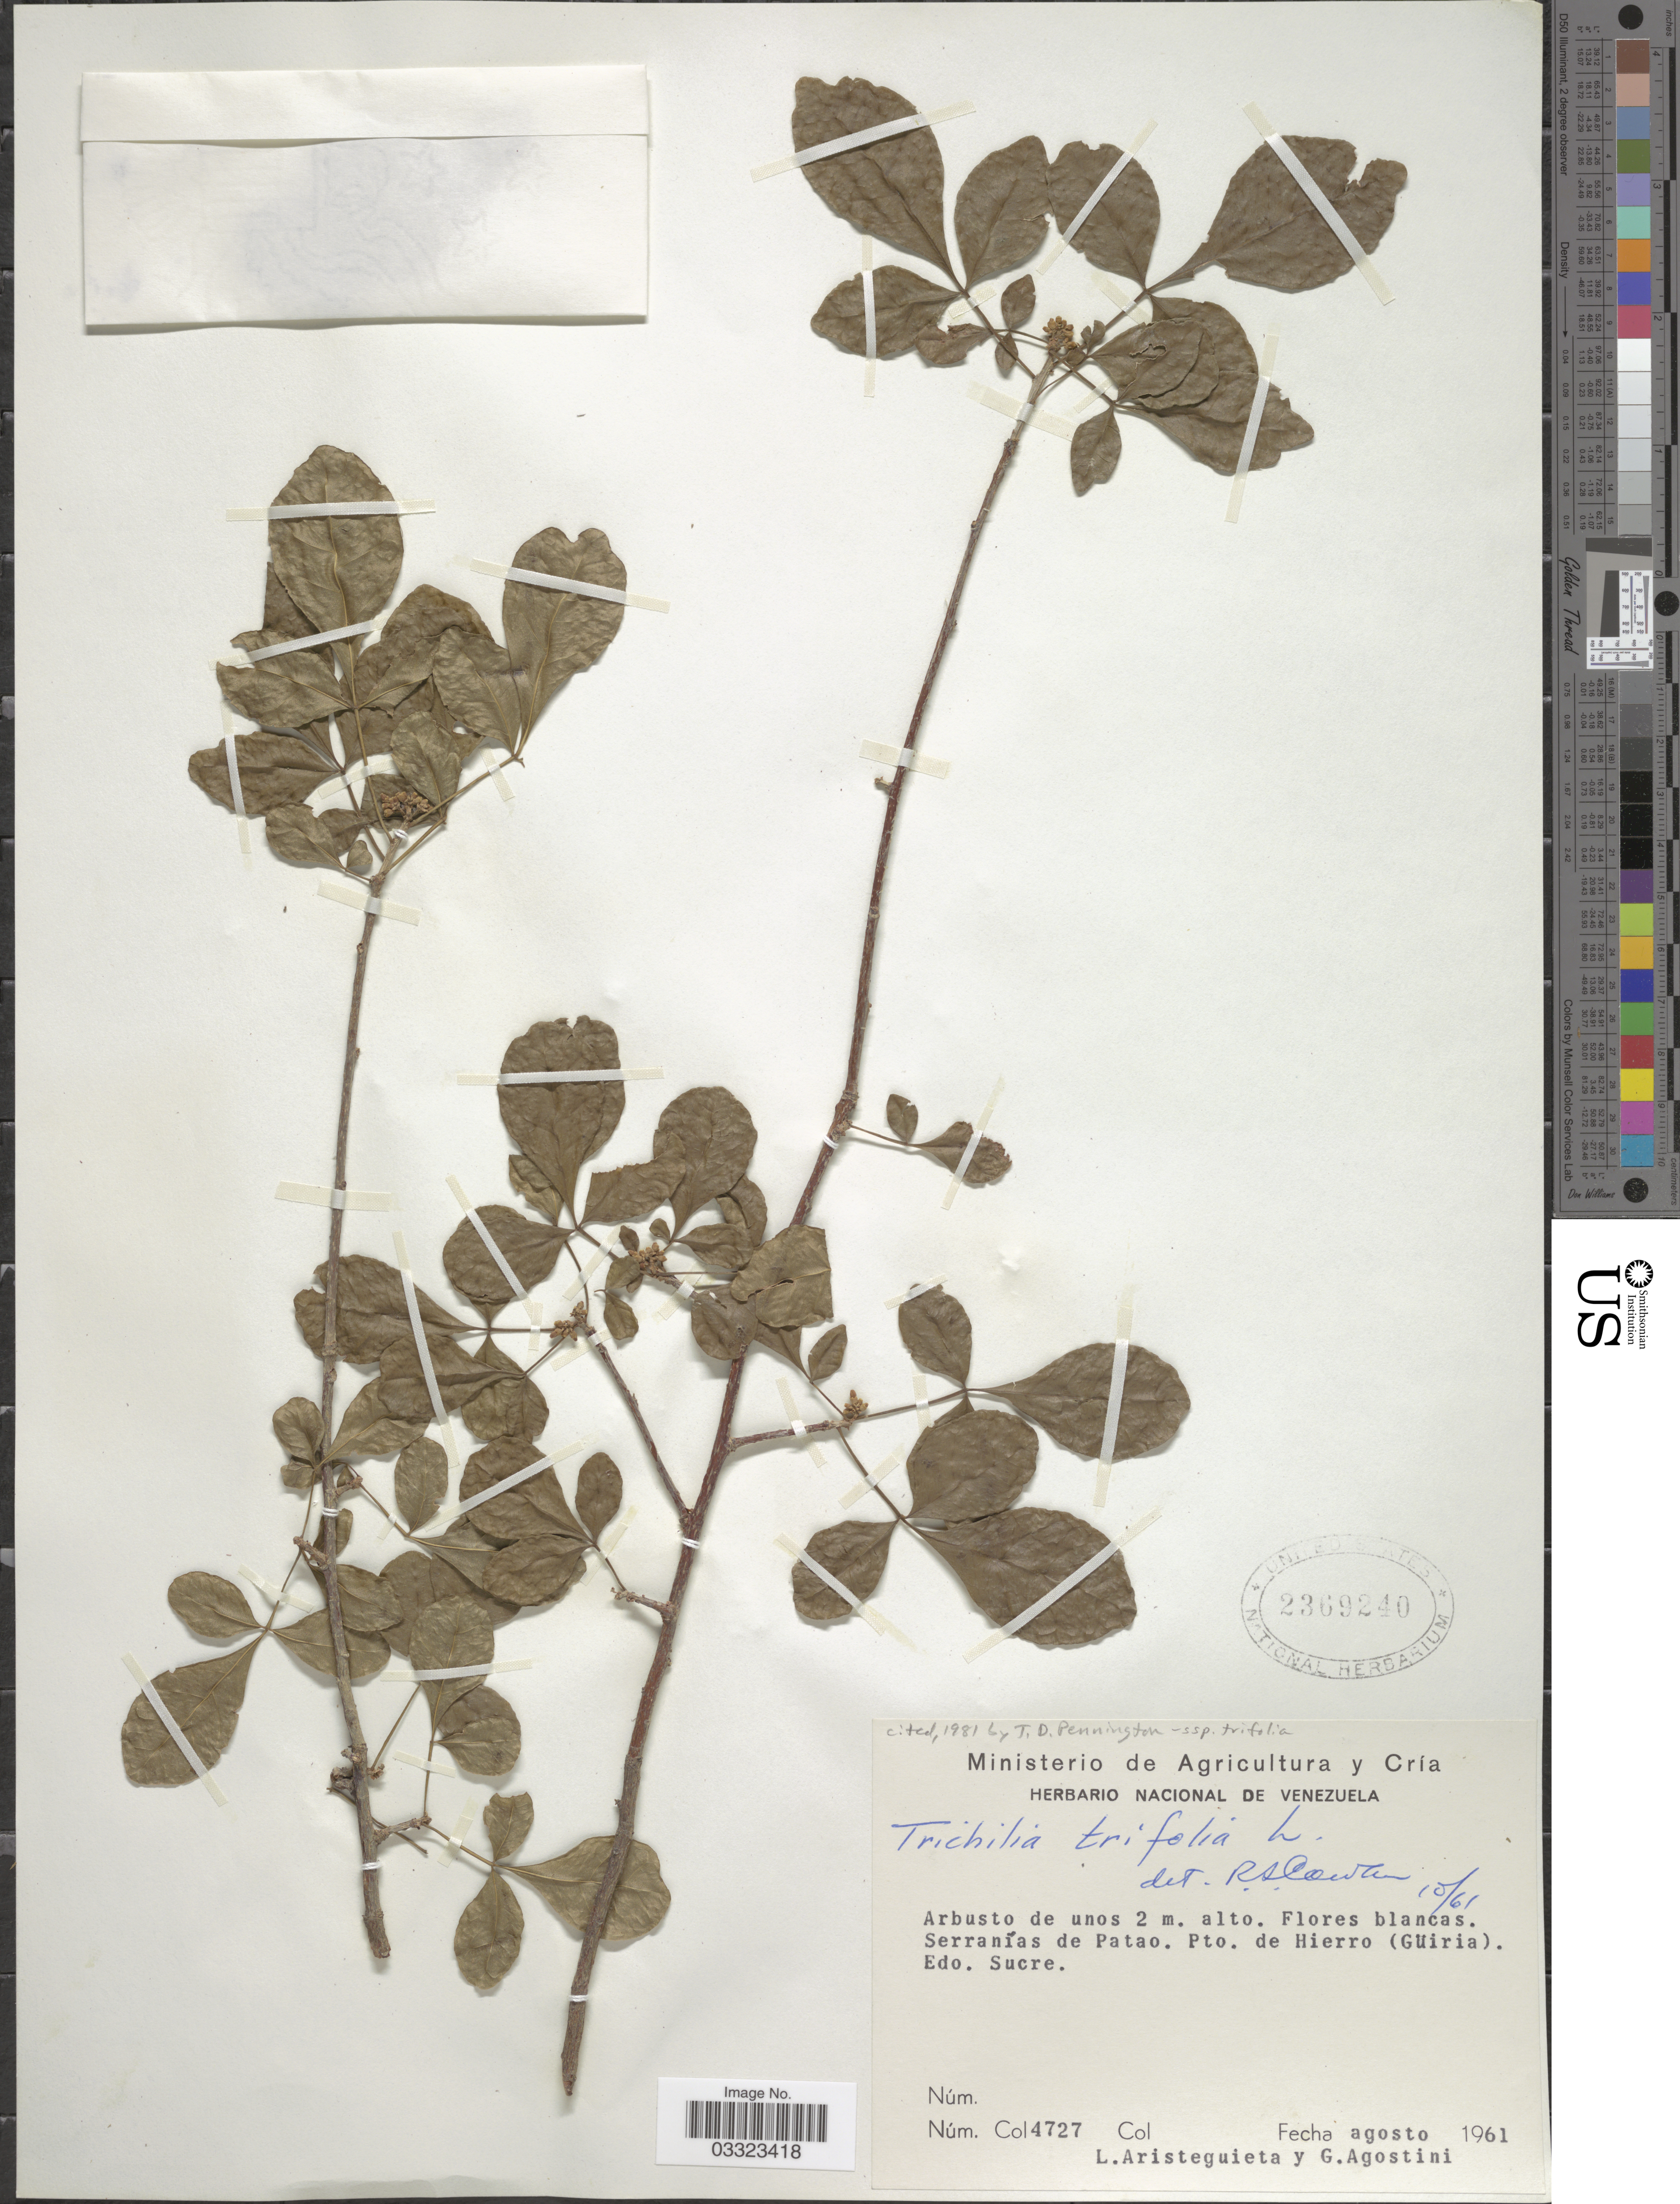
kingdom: Plantae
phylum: Tracheophyta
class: Magnoliopsida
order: Sapindales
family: Meliaceae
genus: Trichilia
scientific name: Trichilia trifolia subsp. trifolia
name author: L.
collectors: L. Aristeguieta & G. Agostini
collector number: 4727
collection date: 1961-08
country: Venezuela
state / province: Sucre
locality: Serranías de Patao. Pto. de Hierro (Güiria).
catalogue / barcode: US 2369240